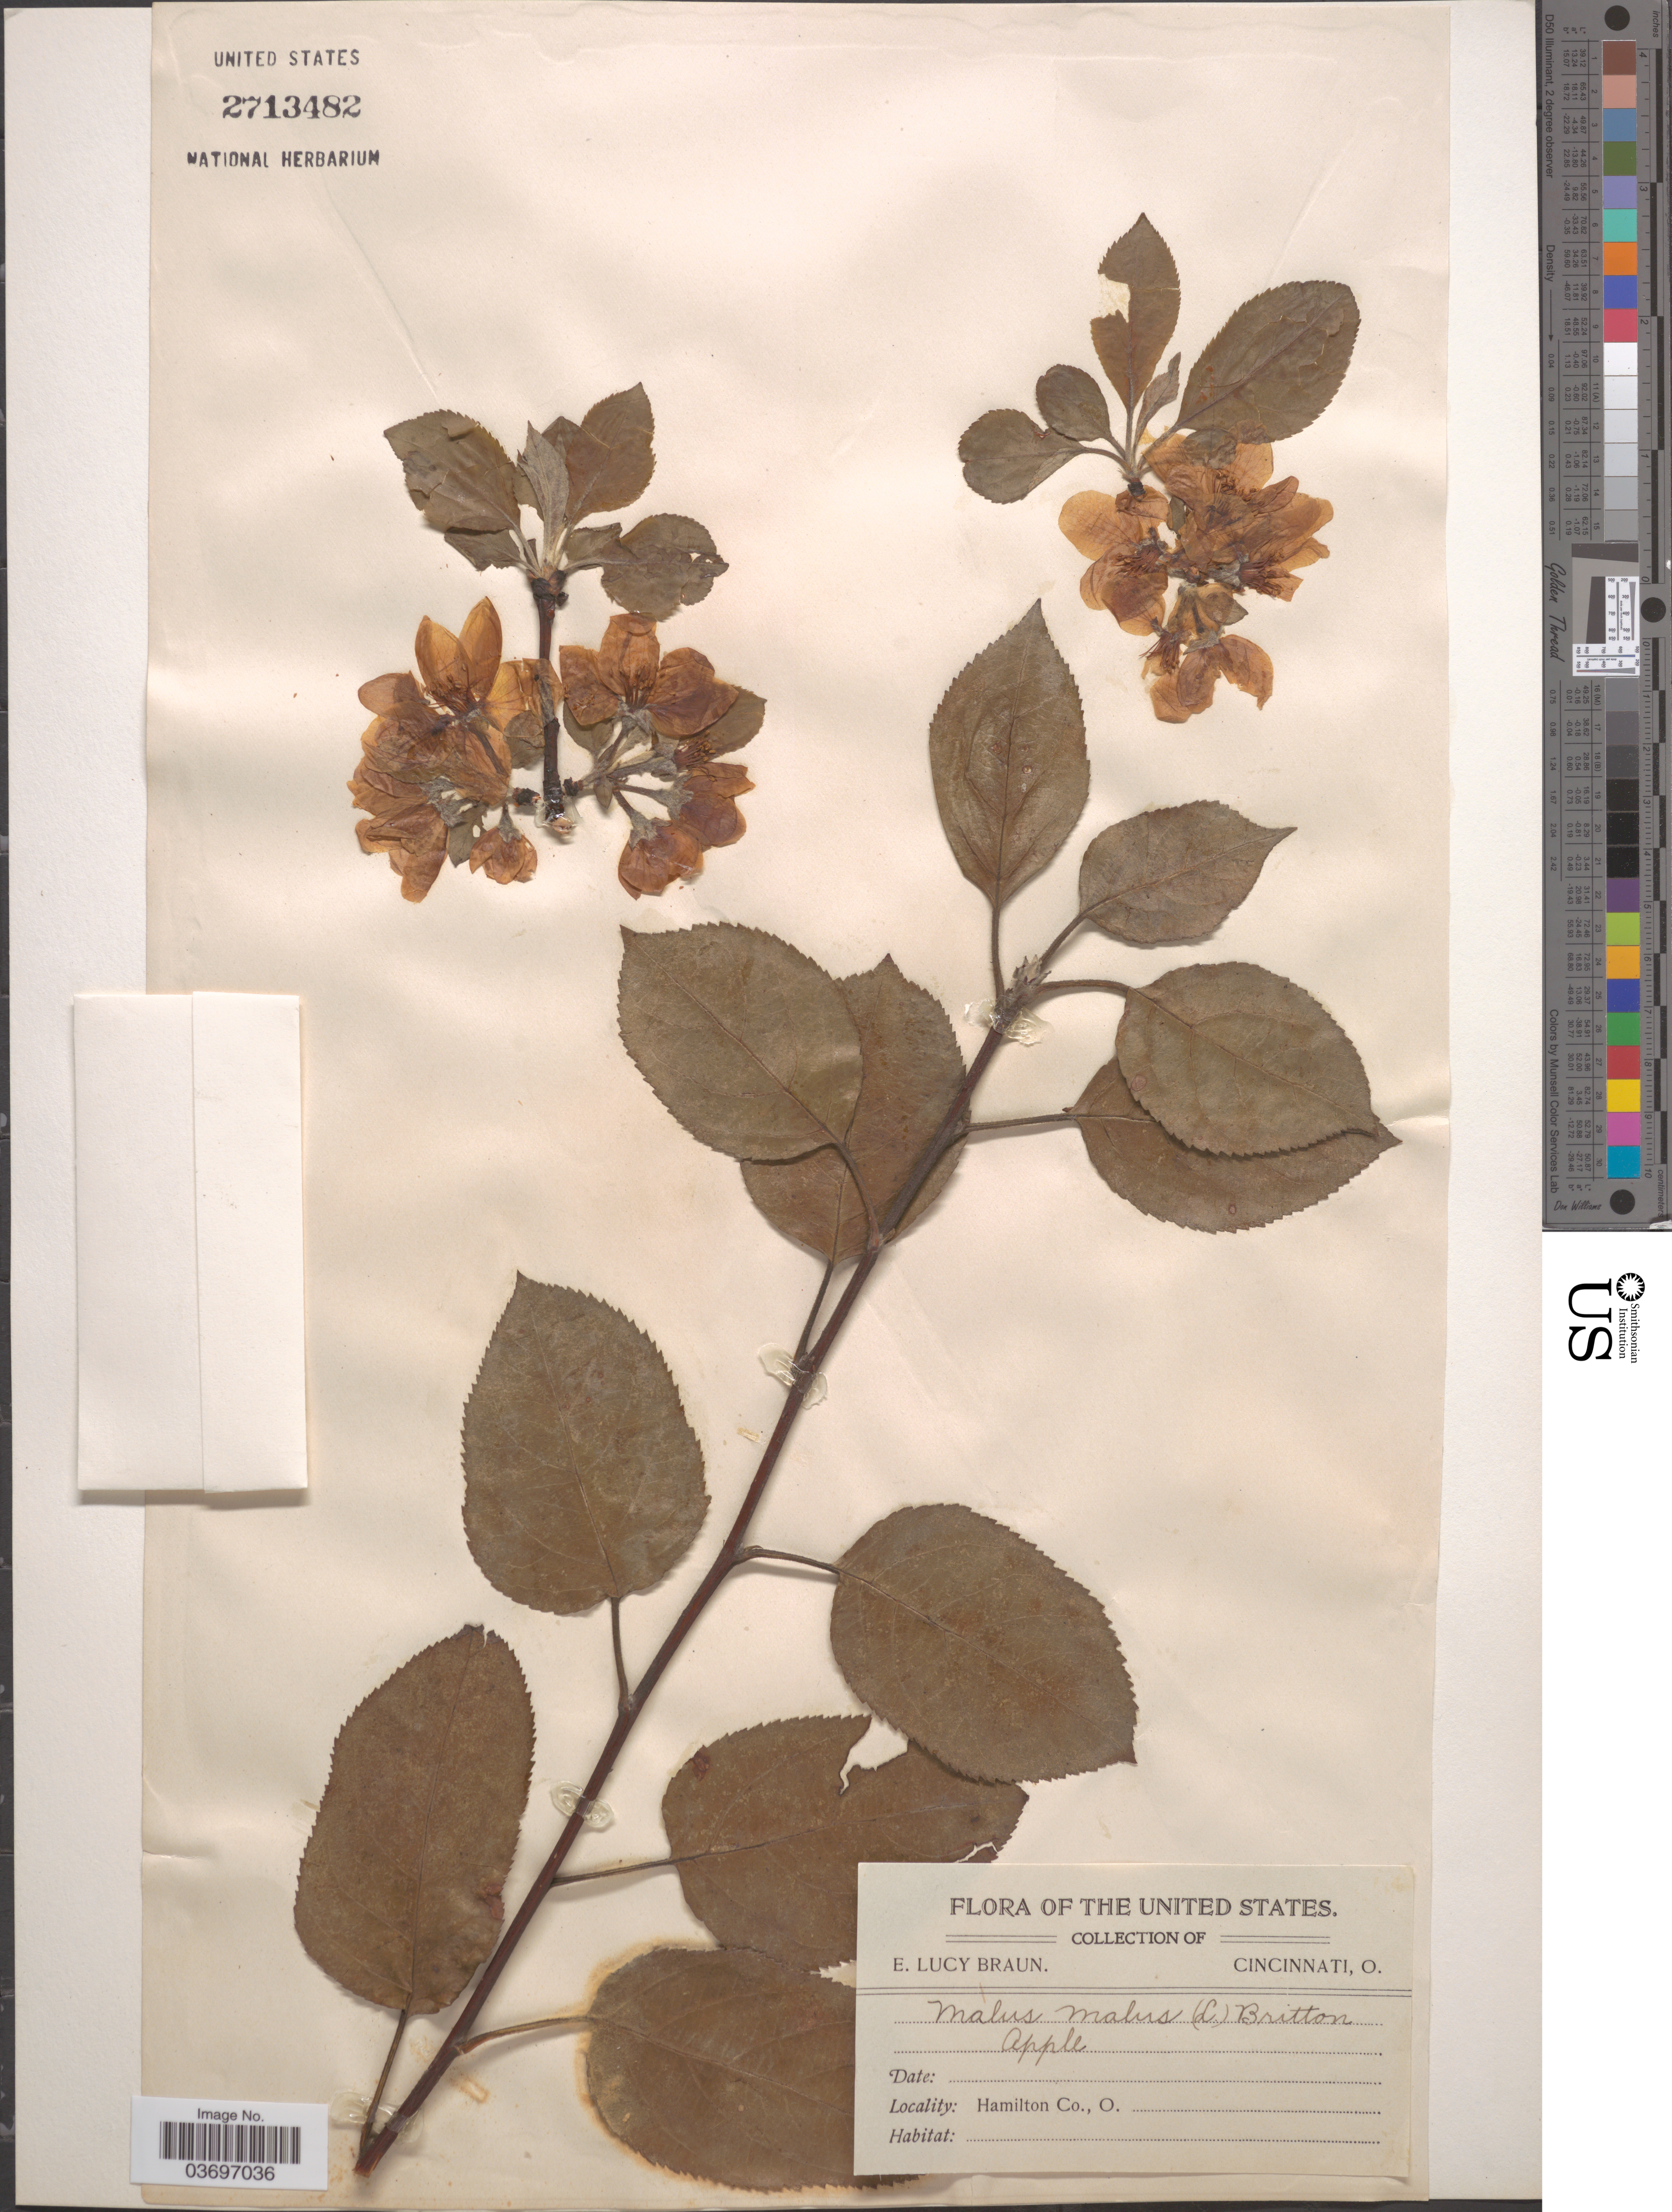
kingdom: Plantae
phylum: Tracheophyta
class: Magnoliopsida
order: Rosales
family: Rosaceae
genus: Malus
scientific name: Malus pumila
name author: Mill.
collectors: E. L. Braun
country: United States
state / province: Ohio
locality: Hamilton Co.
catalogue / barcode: US 2713482